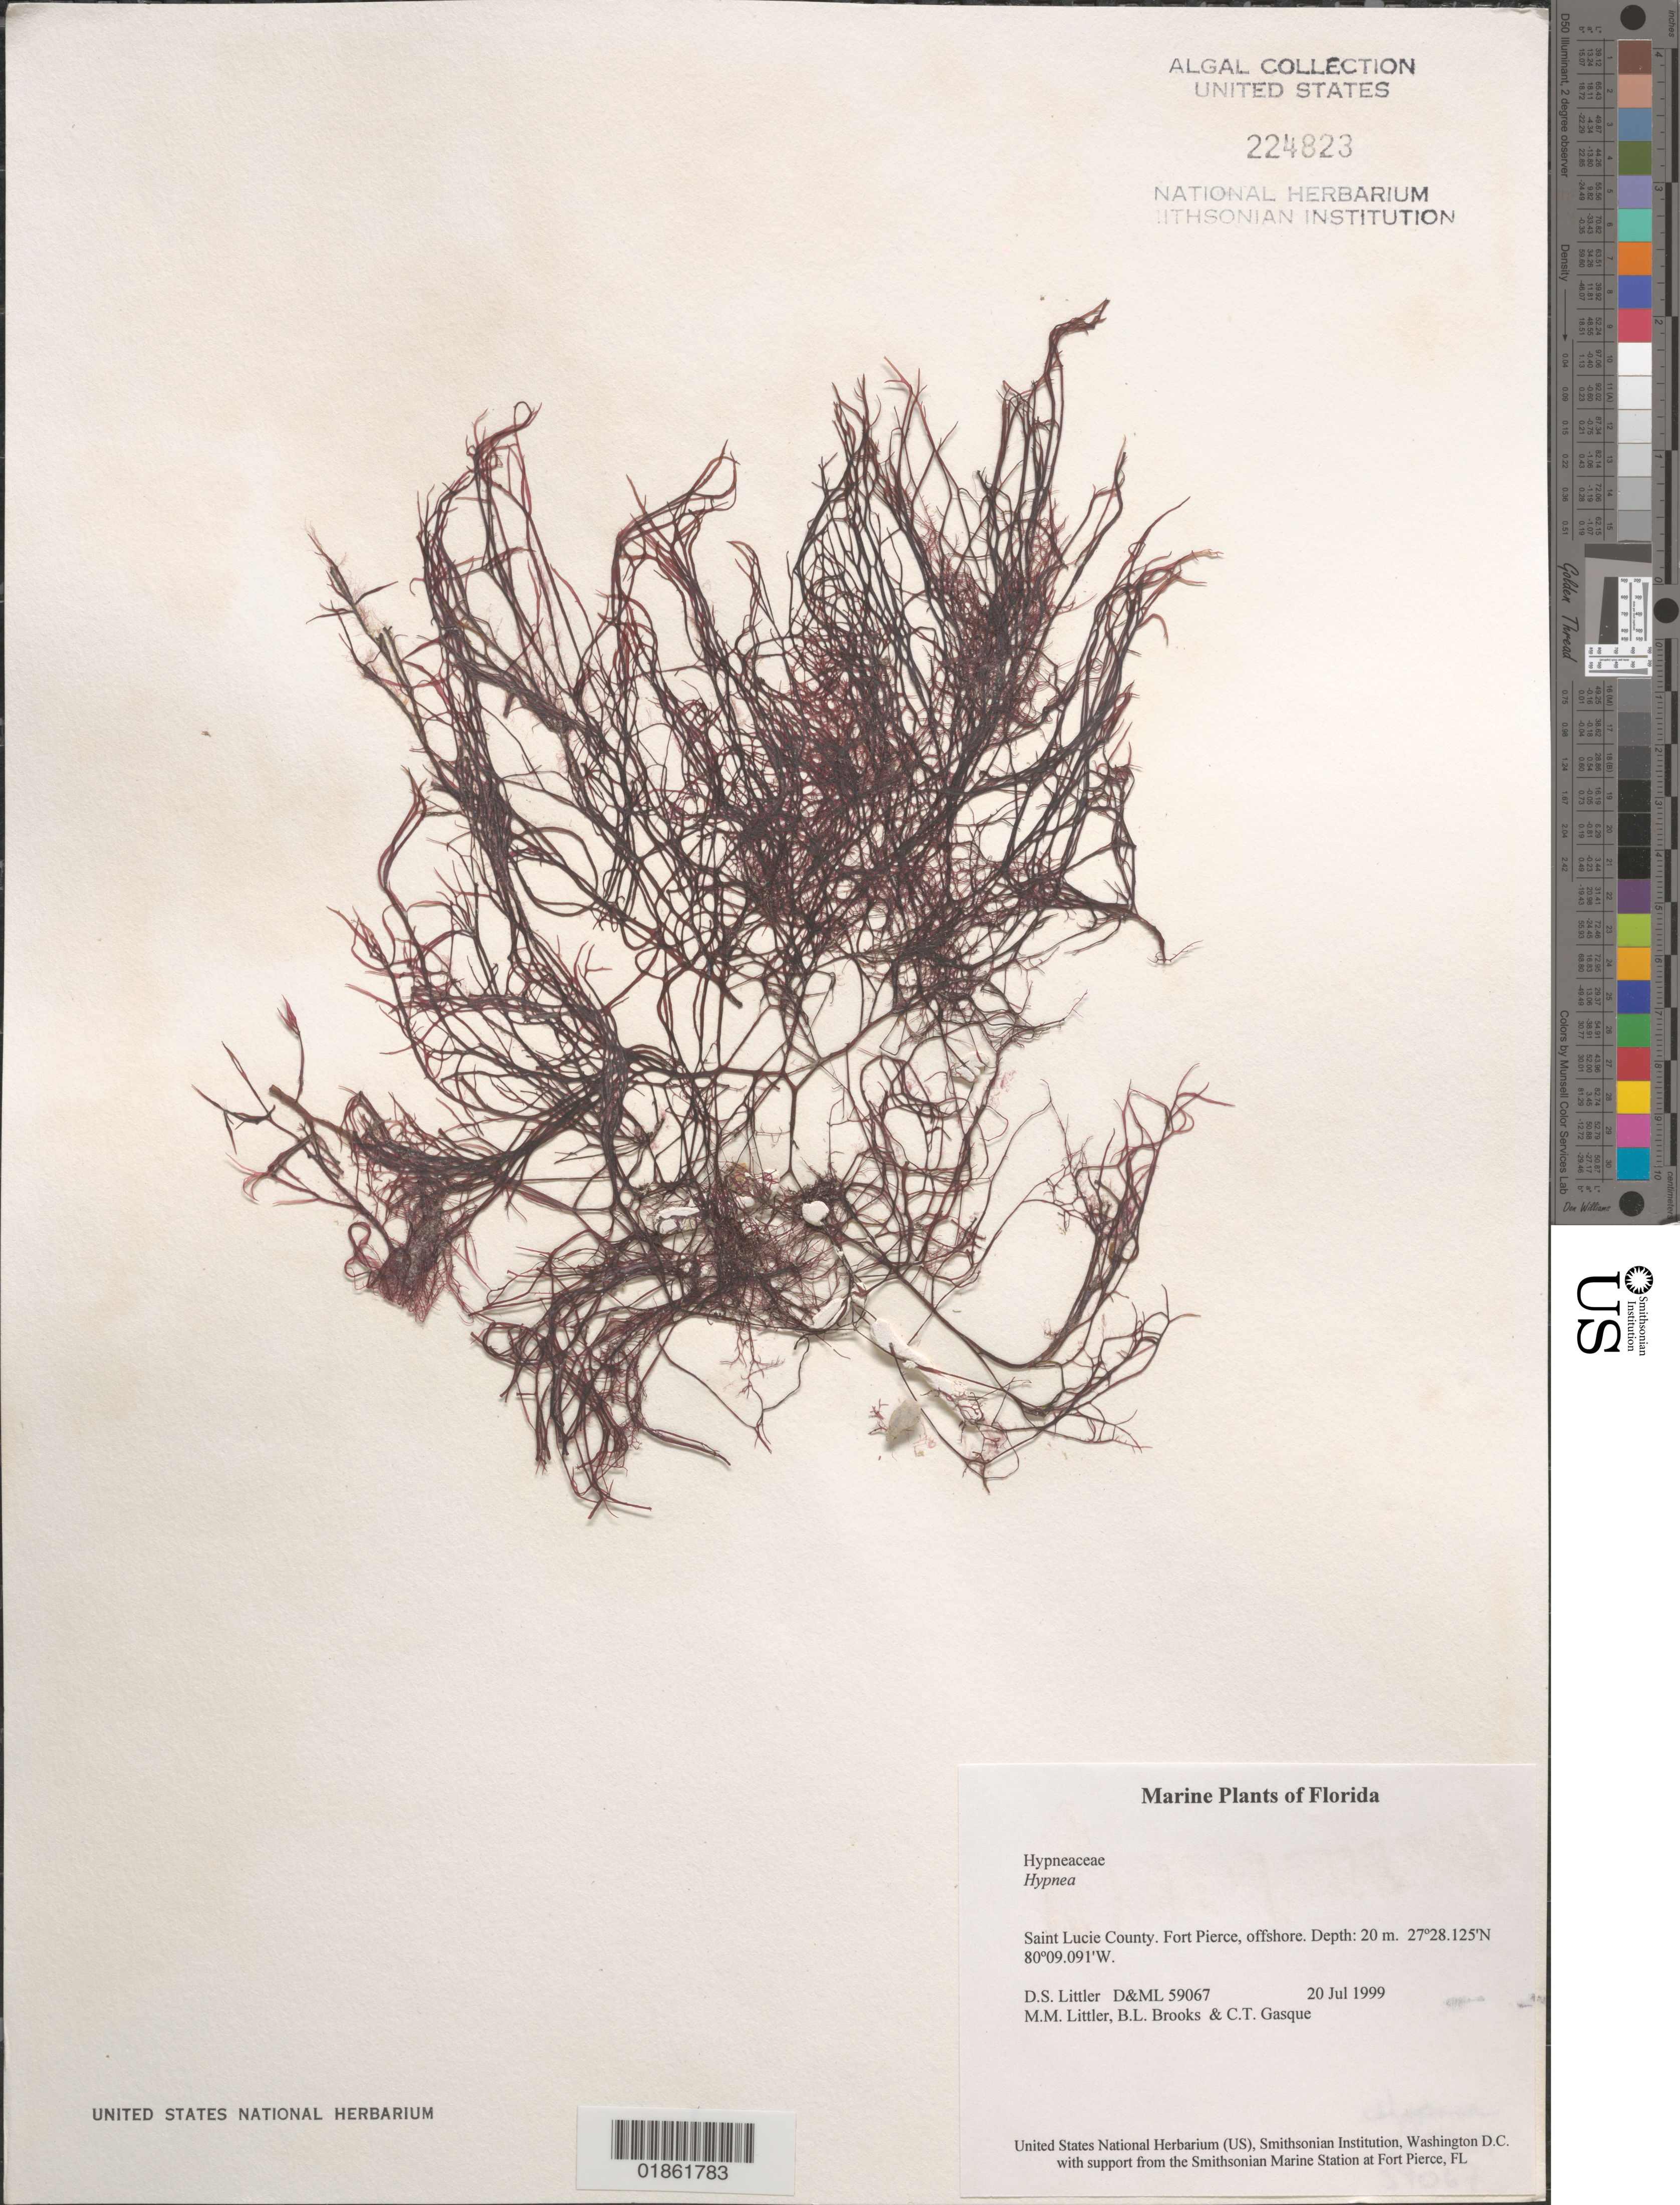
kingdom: Plantae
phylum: Rhodophyta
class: Florideophyceae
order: Gigartinales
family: Cystocloniaceae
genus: Hypnea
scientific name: Hypnea sp.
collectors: D. S. Littler, M. M. Littler & C. Gasque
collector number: D&ML 59067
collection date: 1999-07-20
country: United States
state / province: Florida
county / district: Saint Lucie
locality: Fort Pierce.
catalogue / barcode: US 224823